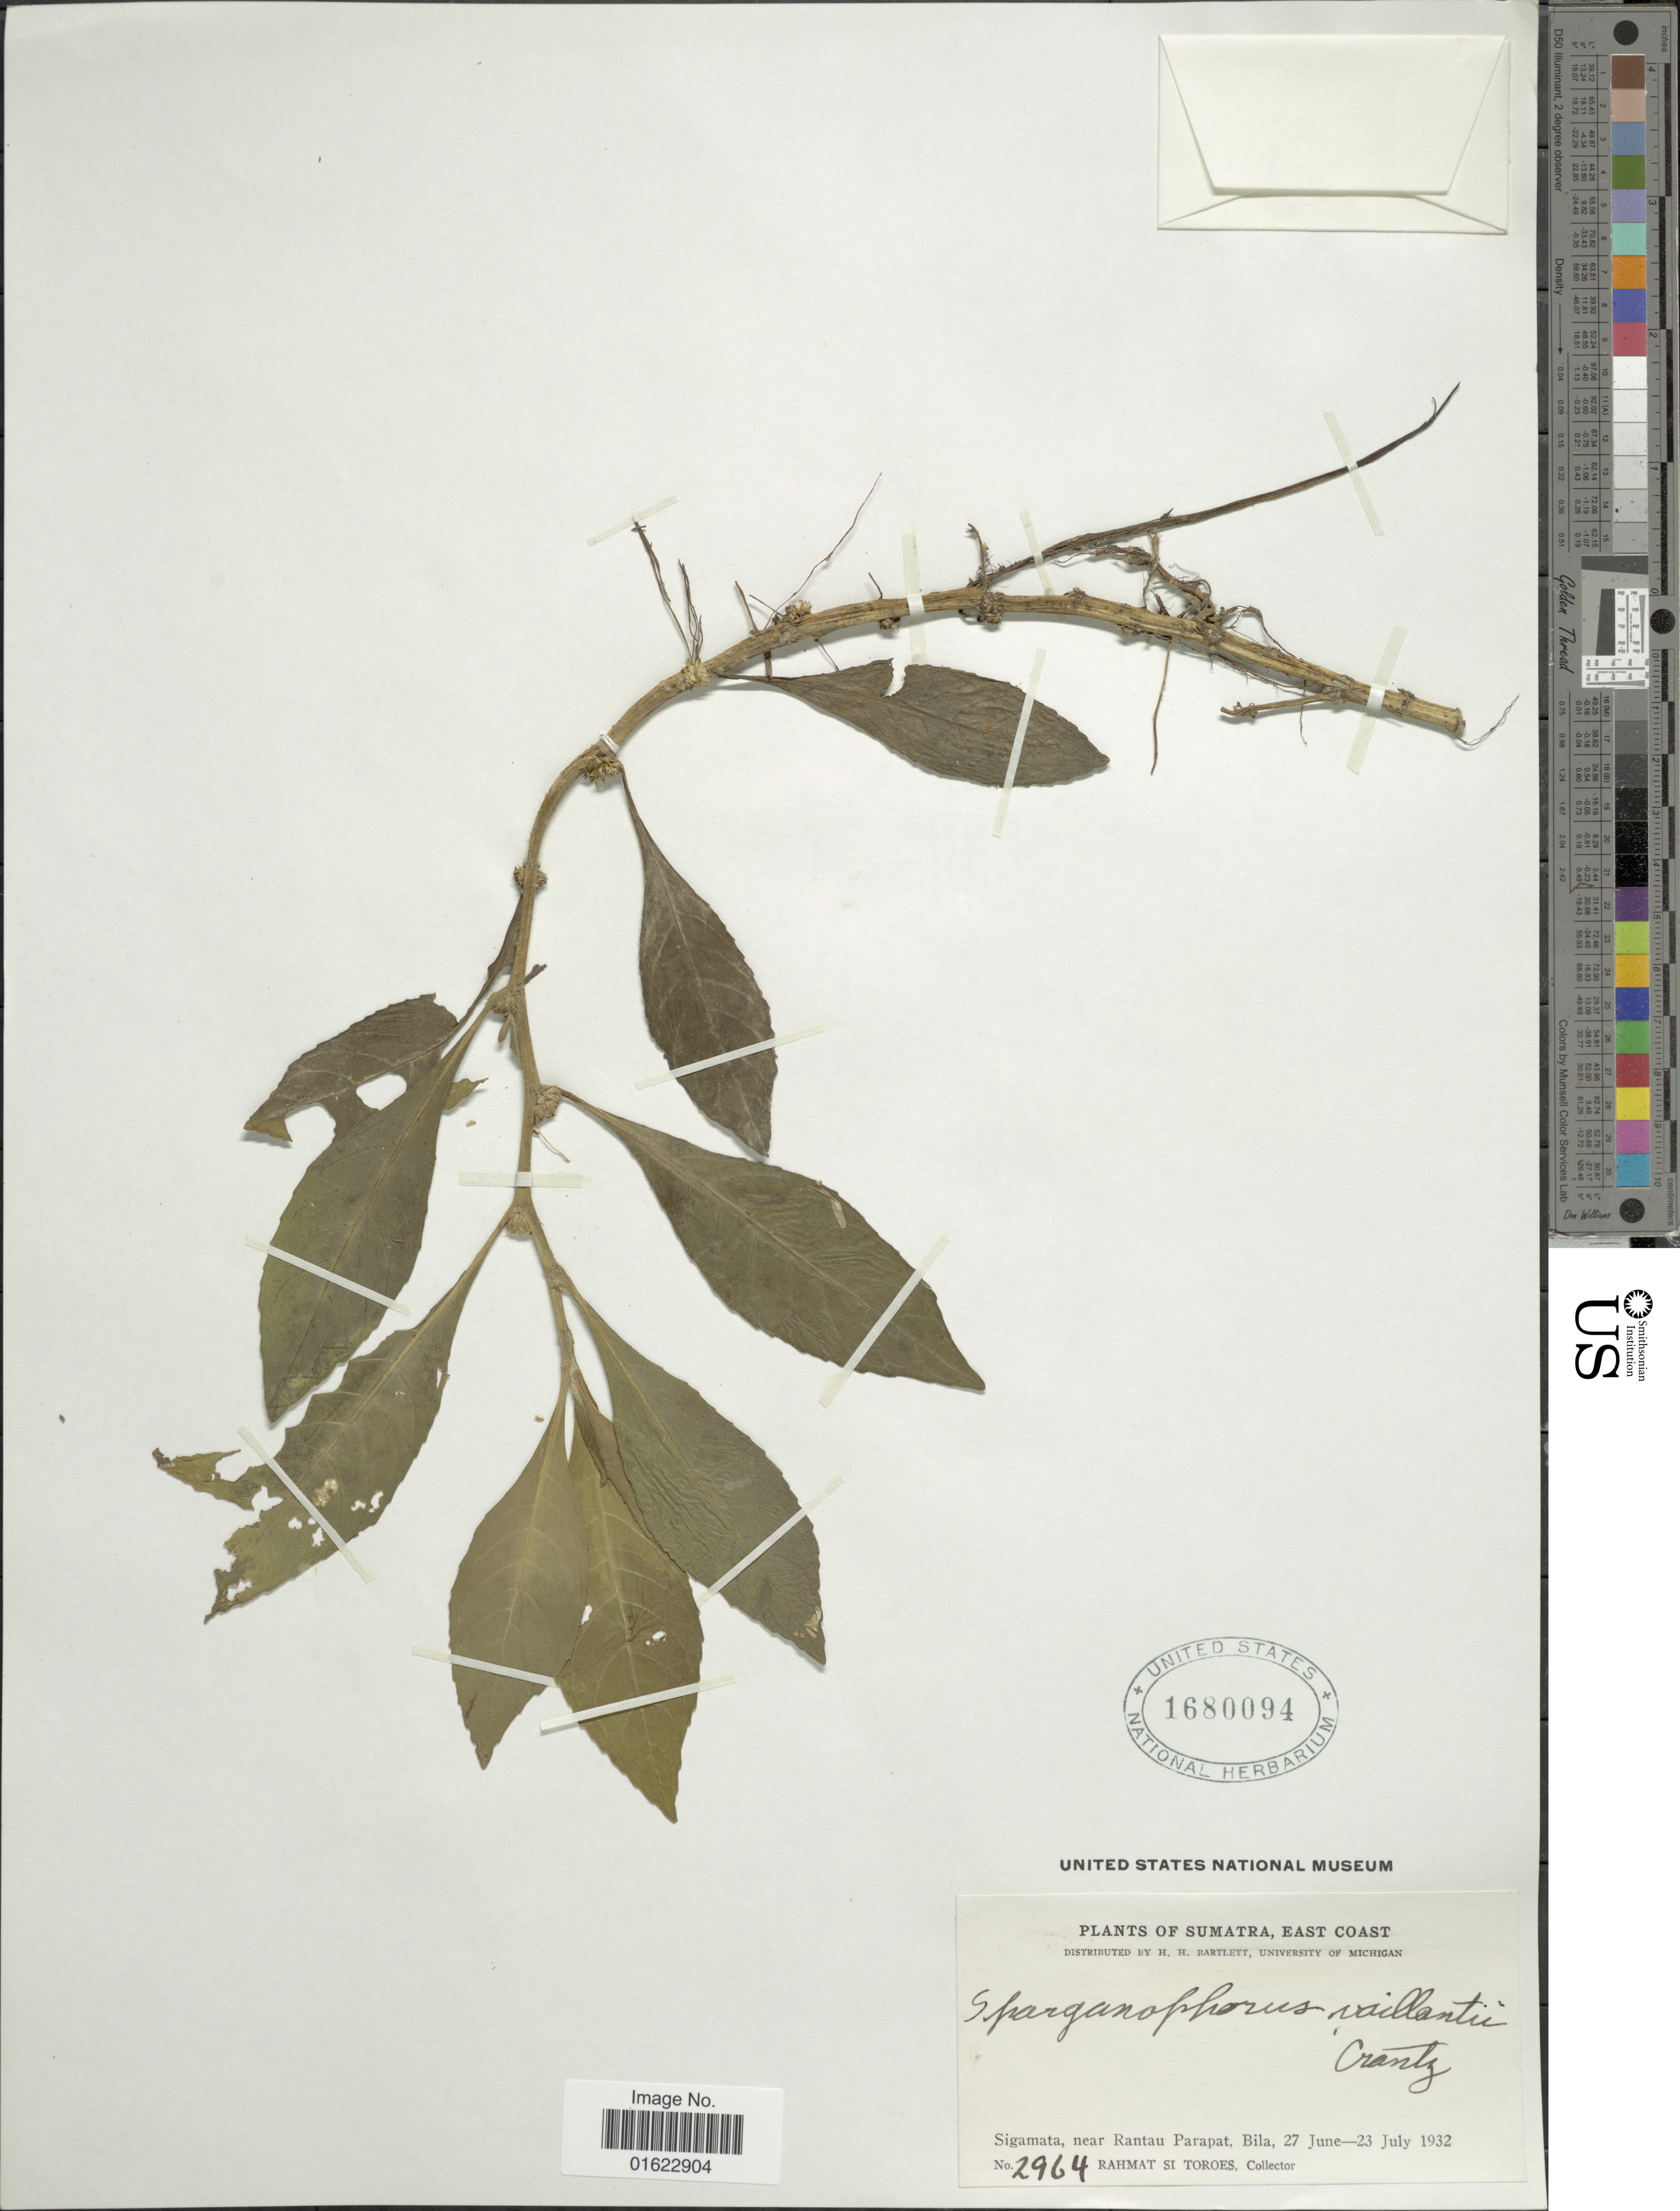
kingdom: Plantae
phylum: Tracheophyta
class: Magnoliopsida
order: Asterales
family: Asteraceae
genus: Struchium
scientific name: Struchium sparganophorum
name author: (L.) Kuntze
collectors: Rahmat Si Boeea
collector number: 2964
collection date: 1932-06-27/1932-07-23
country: Indonesia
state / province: Sumatra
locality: Sumatra, East Coast, Sigamata, near Rantau Parapat, Bila.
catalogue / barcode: US 1680094